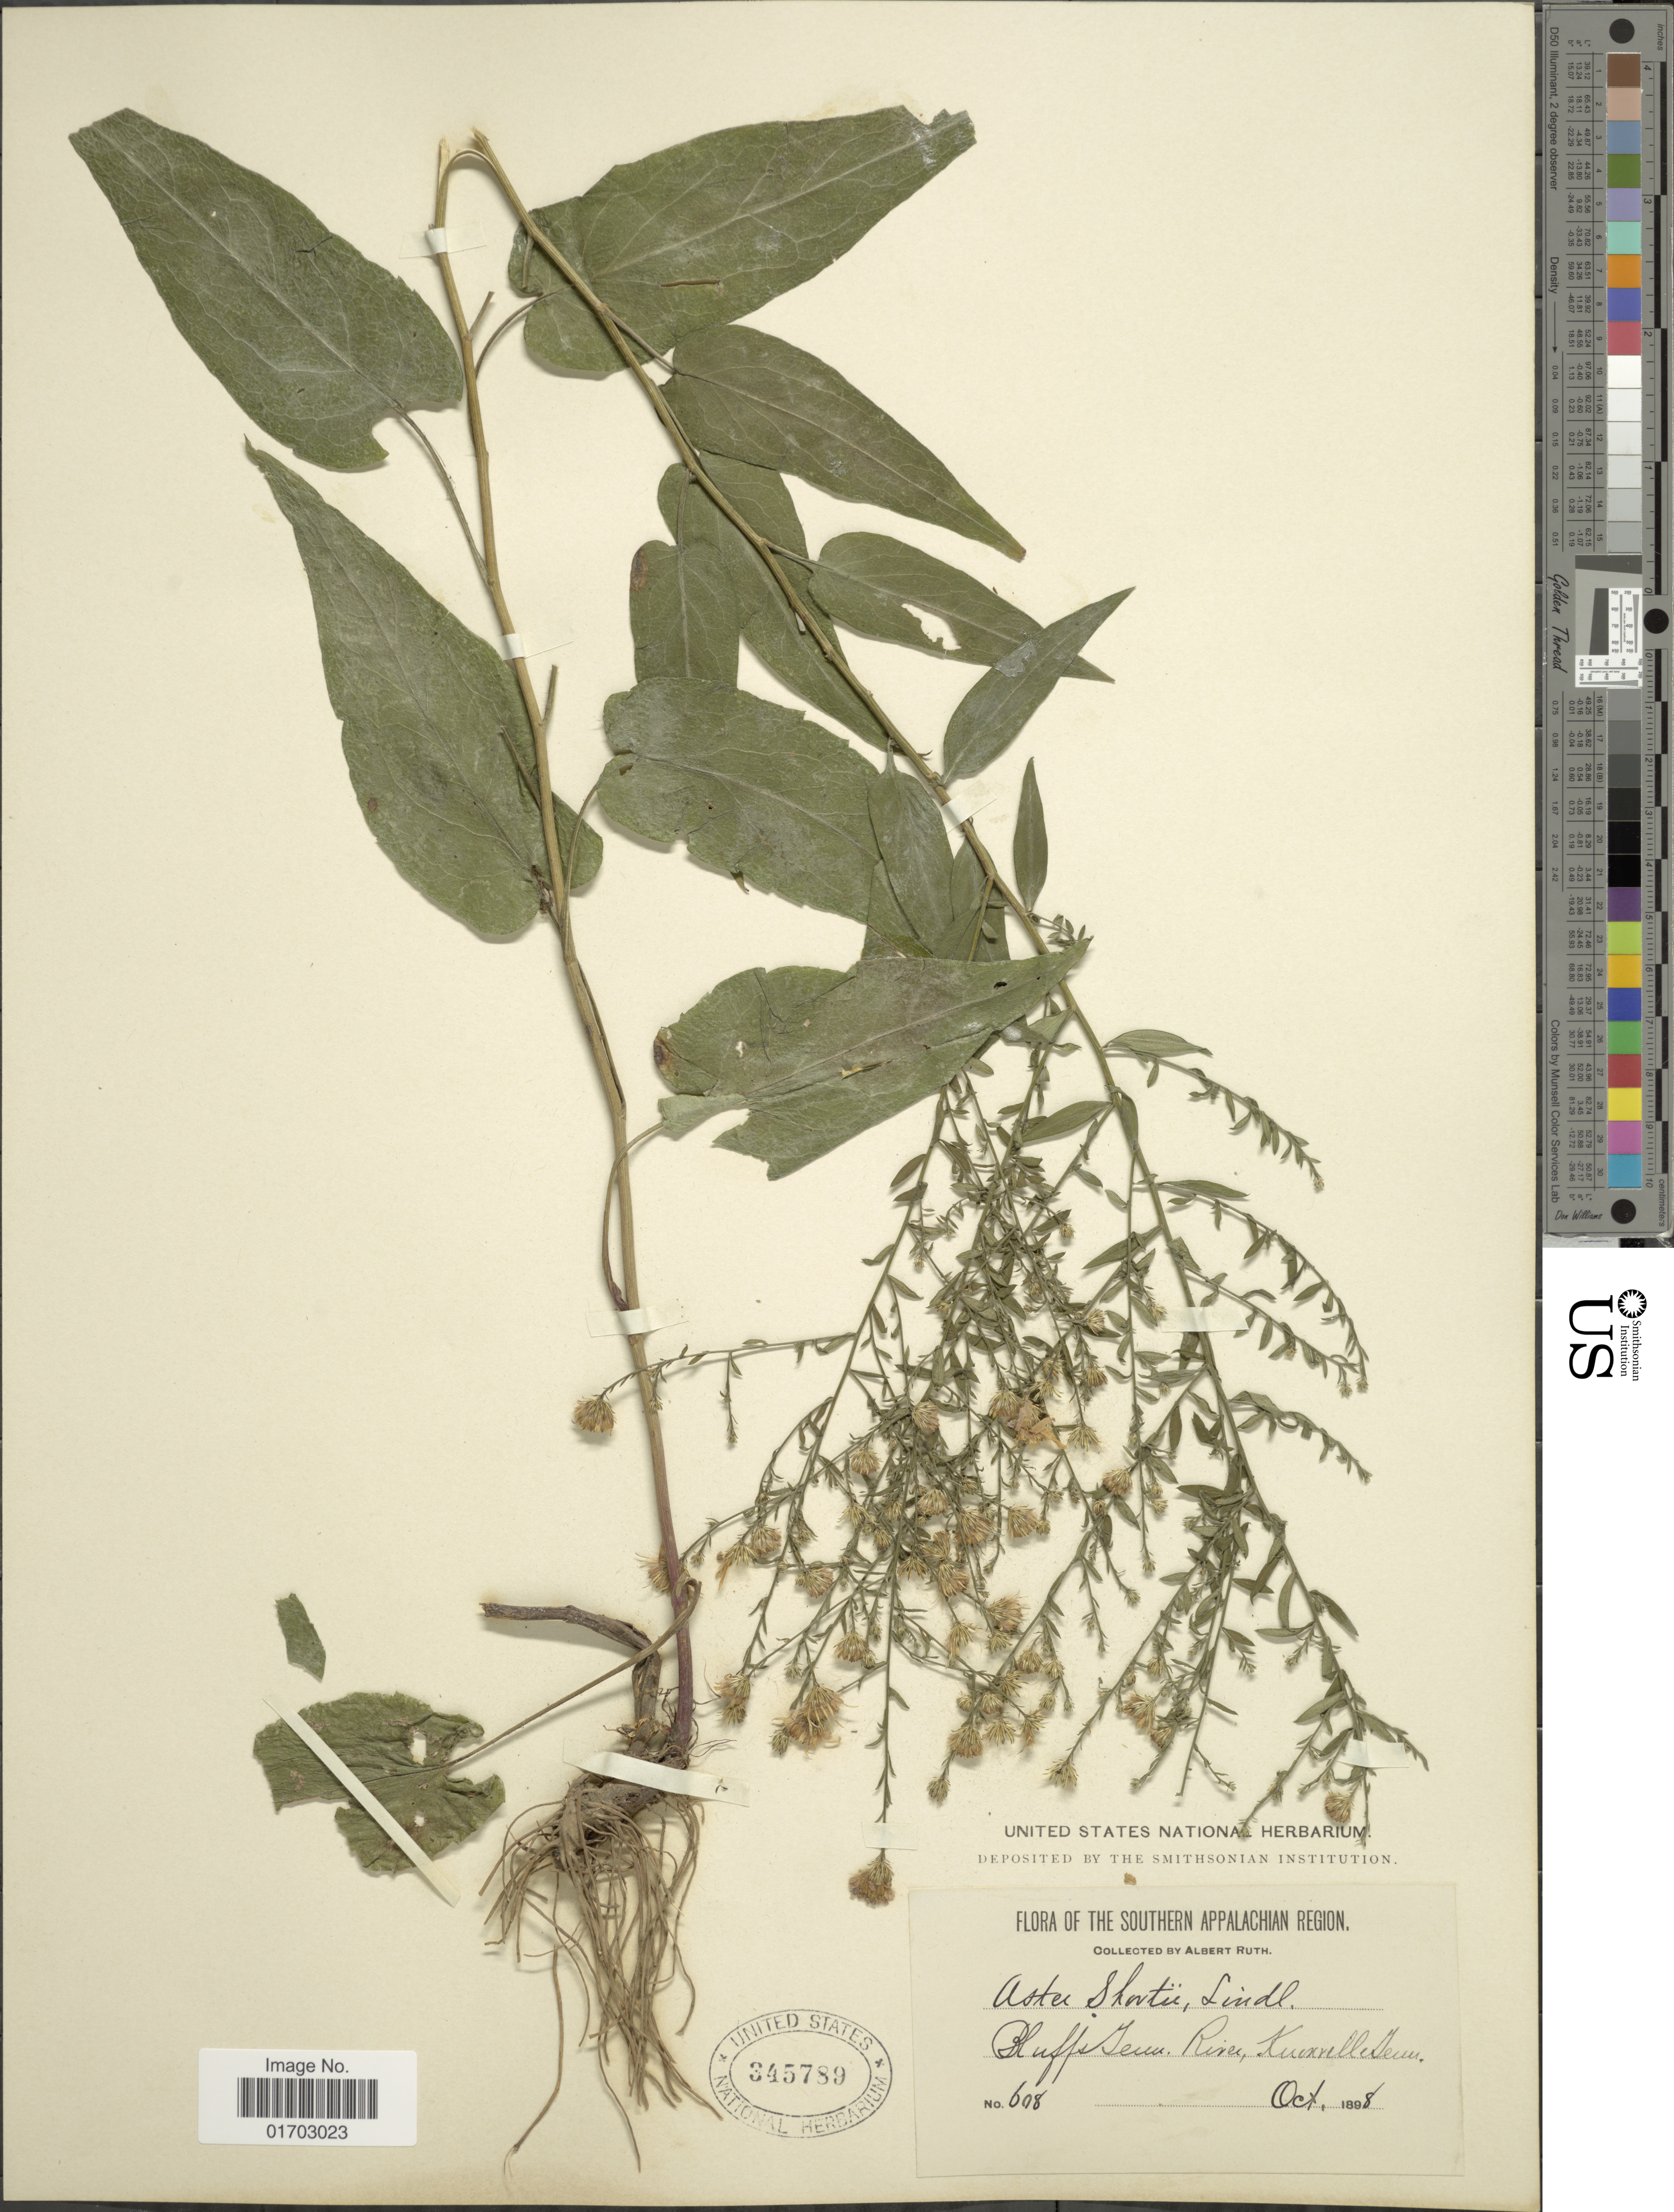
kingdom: Plantae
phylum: Tracheophyta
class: Magnoliopsida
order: Asterales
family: Asteraceae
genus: Symphyotrichum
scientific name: Symphyotrichum shortii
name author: (Lindl.) G.L. Nesom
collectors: A. Ruth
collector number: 608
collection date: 1898-10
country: United States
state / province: Tennessee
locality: The Southern Appalachian Region, Bluffs Tenn. River. Knoxville.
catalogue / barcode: US 345789